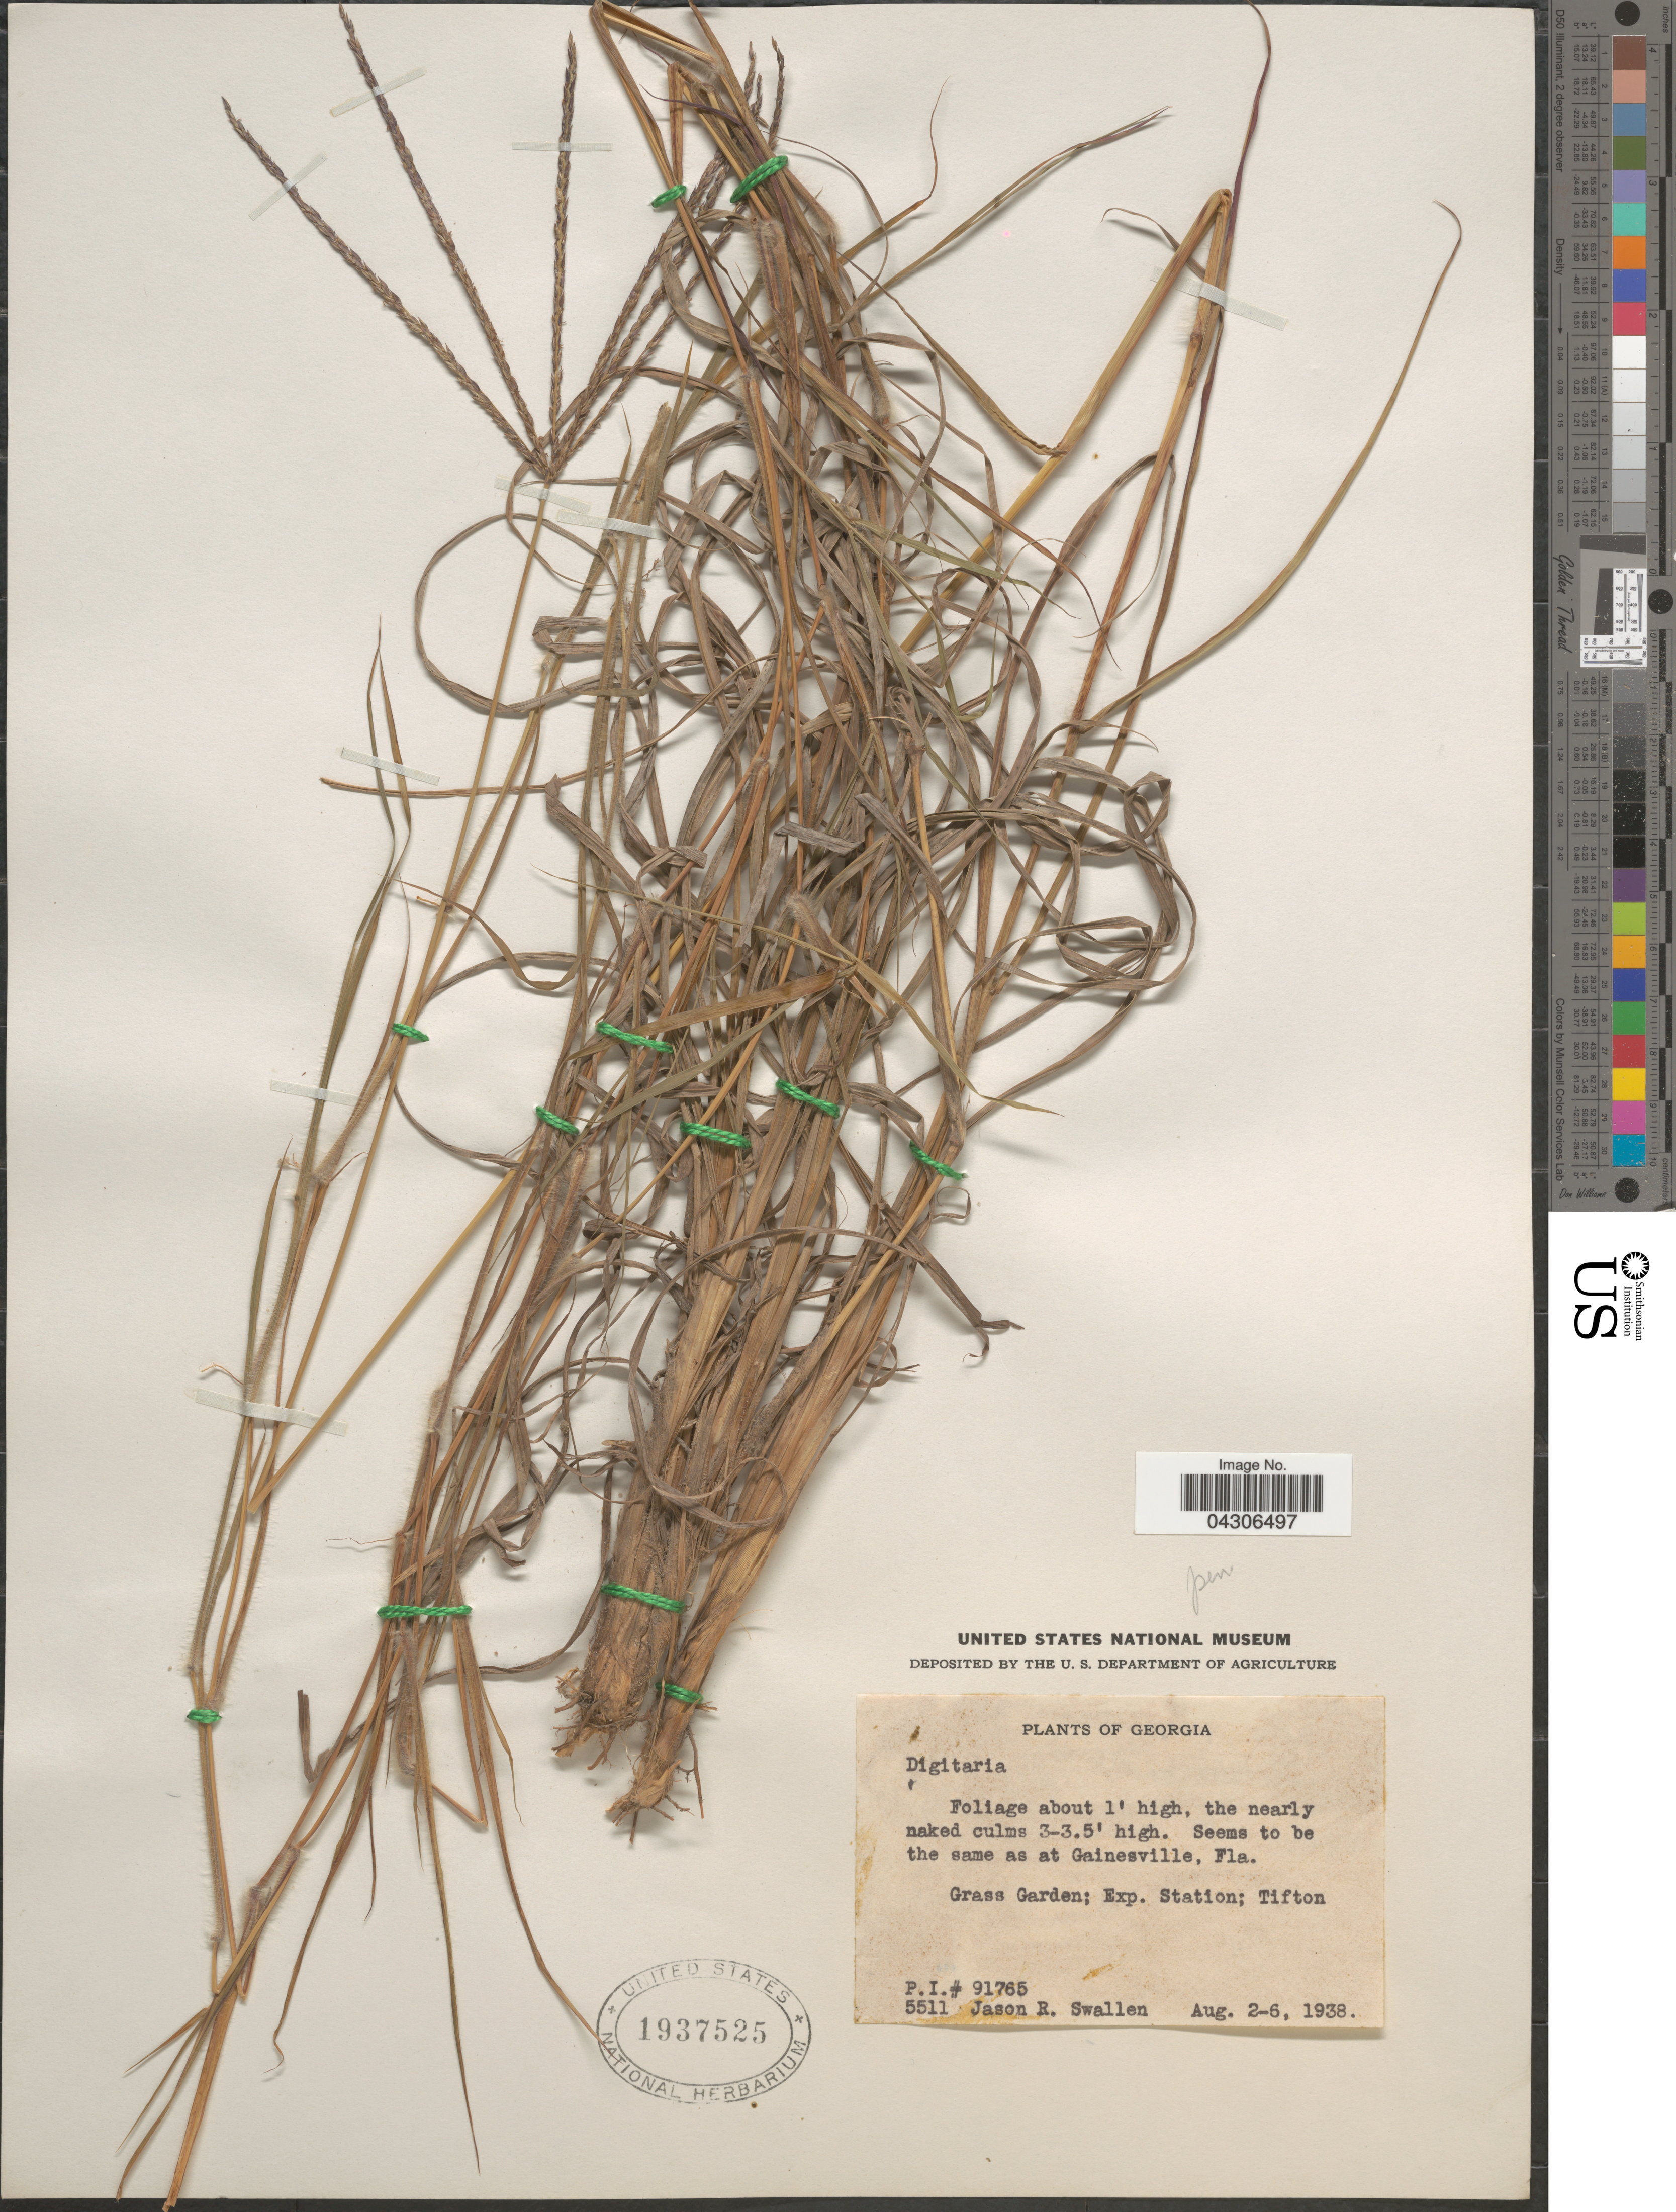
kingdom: Plantae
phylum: Tracheophyta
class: Liliopsida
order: Poales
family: Poaceae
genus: Digitaria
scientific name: Digitaria sp.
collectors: J. R. Swallen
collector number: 5511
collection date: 1938-08-02/1938-08-06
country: United States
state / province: Georgia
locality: Grass Garden; Exp. Station; Tifton.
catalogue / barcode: US 1937525